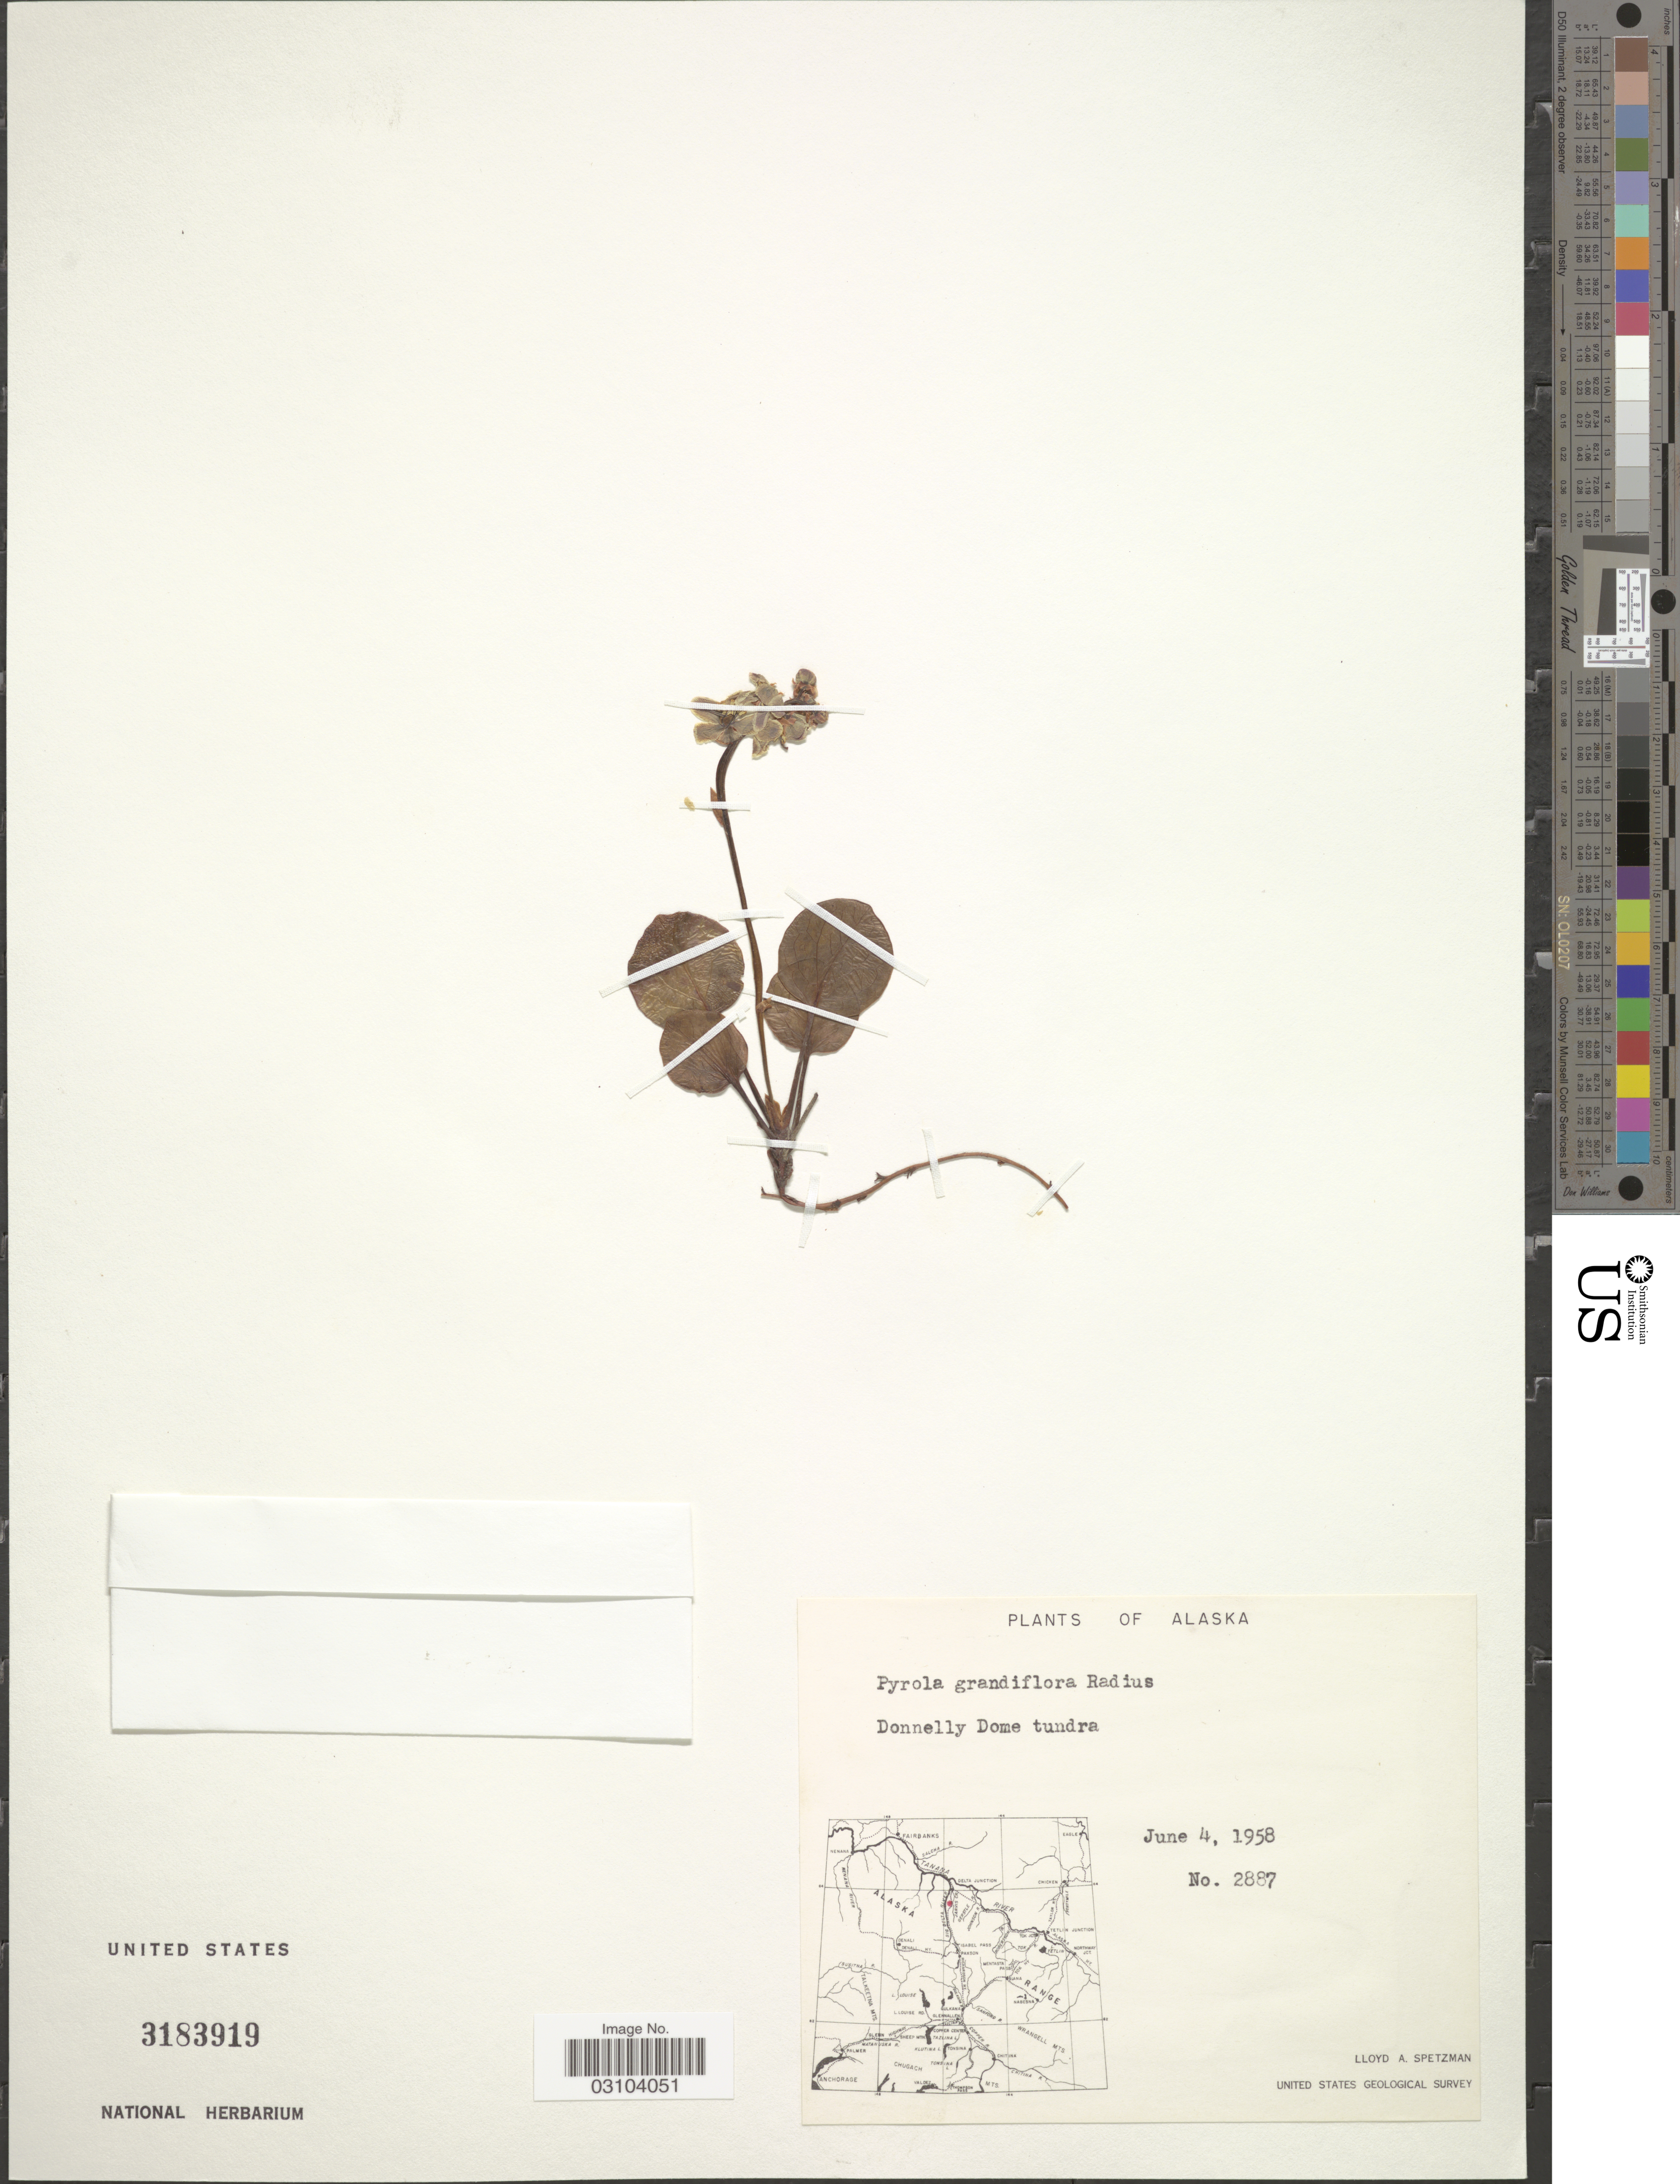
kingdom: Plantae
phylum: Tracheophyta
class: Magnoliopsida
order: Ericales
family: Ericaceae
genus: Pyrola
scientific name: Pyrola grandiflora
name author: Radius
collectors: L. Spetzman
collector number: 2887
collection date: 1958-06-04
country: United States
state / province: Alaska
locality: Donnelly Dome tundra.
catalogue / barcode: US 3183919